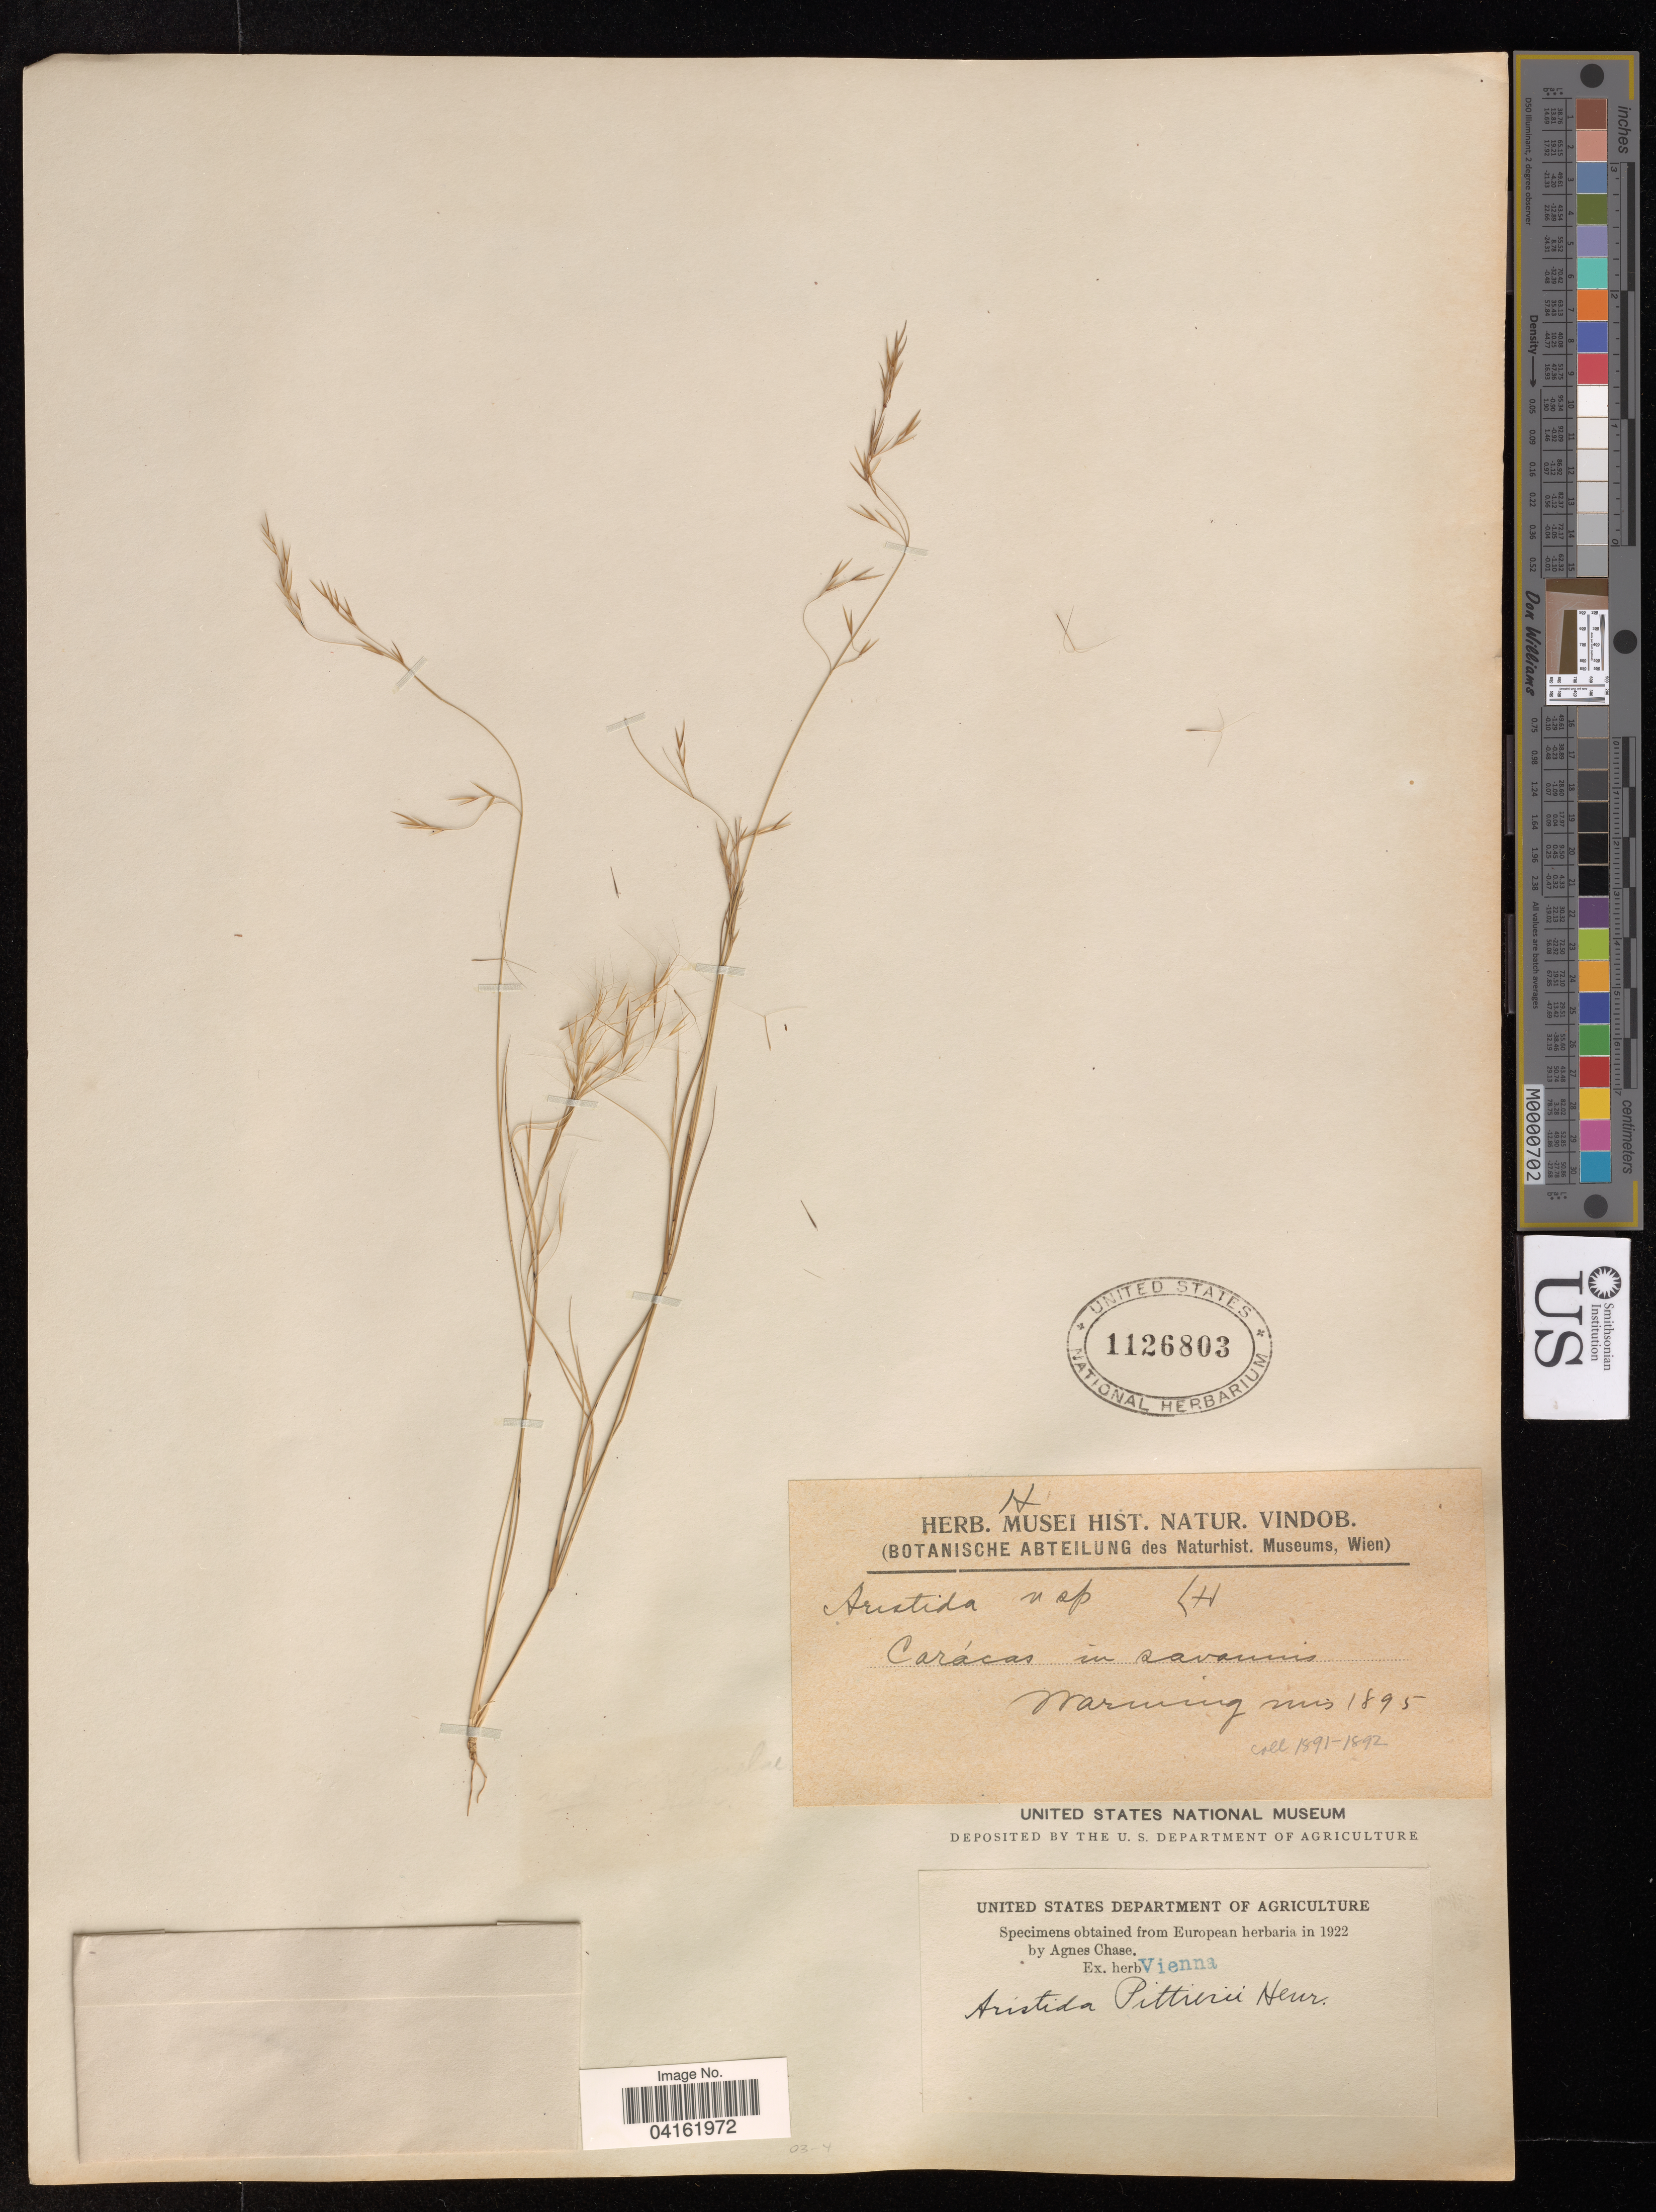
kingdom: Plantae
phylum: Tracheophyta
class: Liliopsida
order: Poales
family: Poaceae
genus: Aristida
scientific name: Aristida pittieri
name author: Henr.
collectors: Warming, --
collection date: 1891/1892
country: Venezuela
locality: Carácas in savannis.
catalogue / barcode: US 1126803